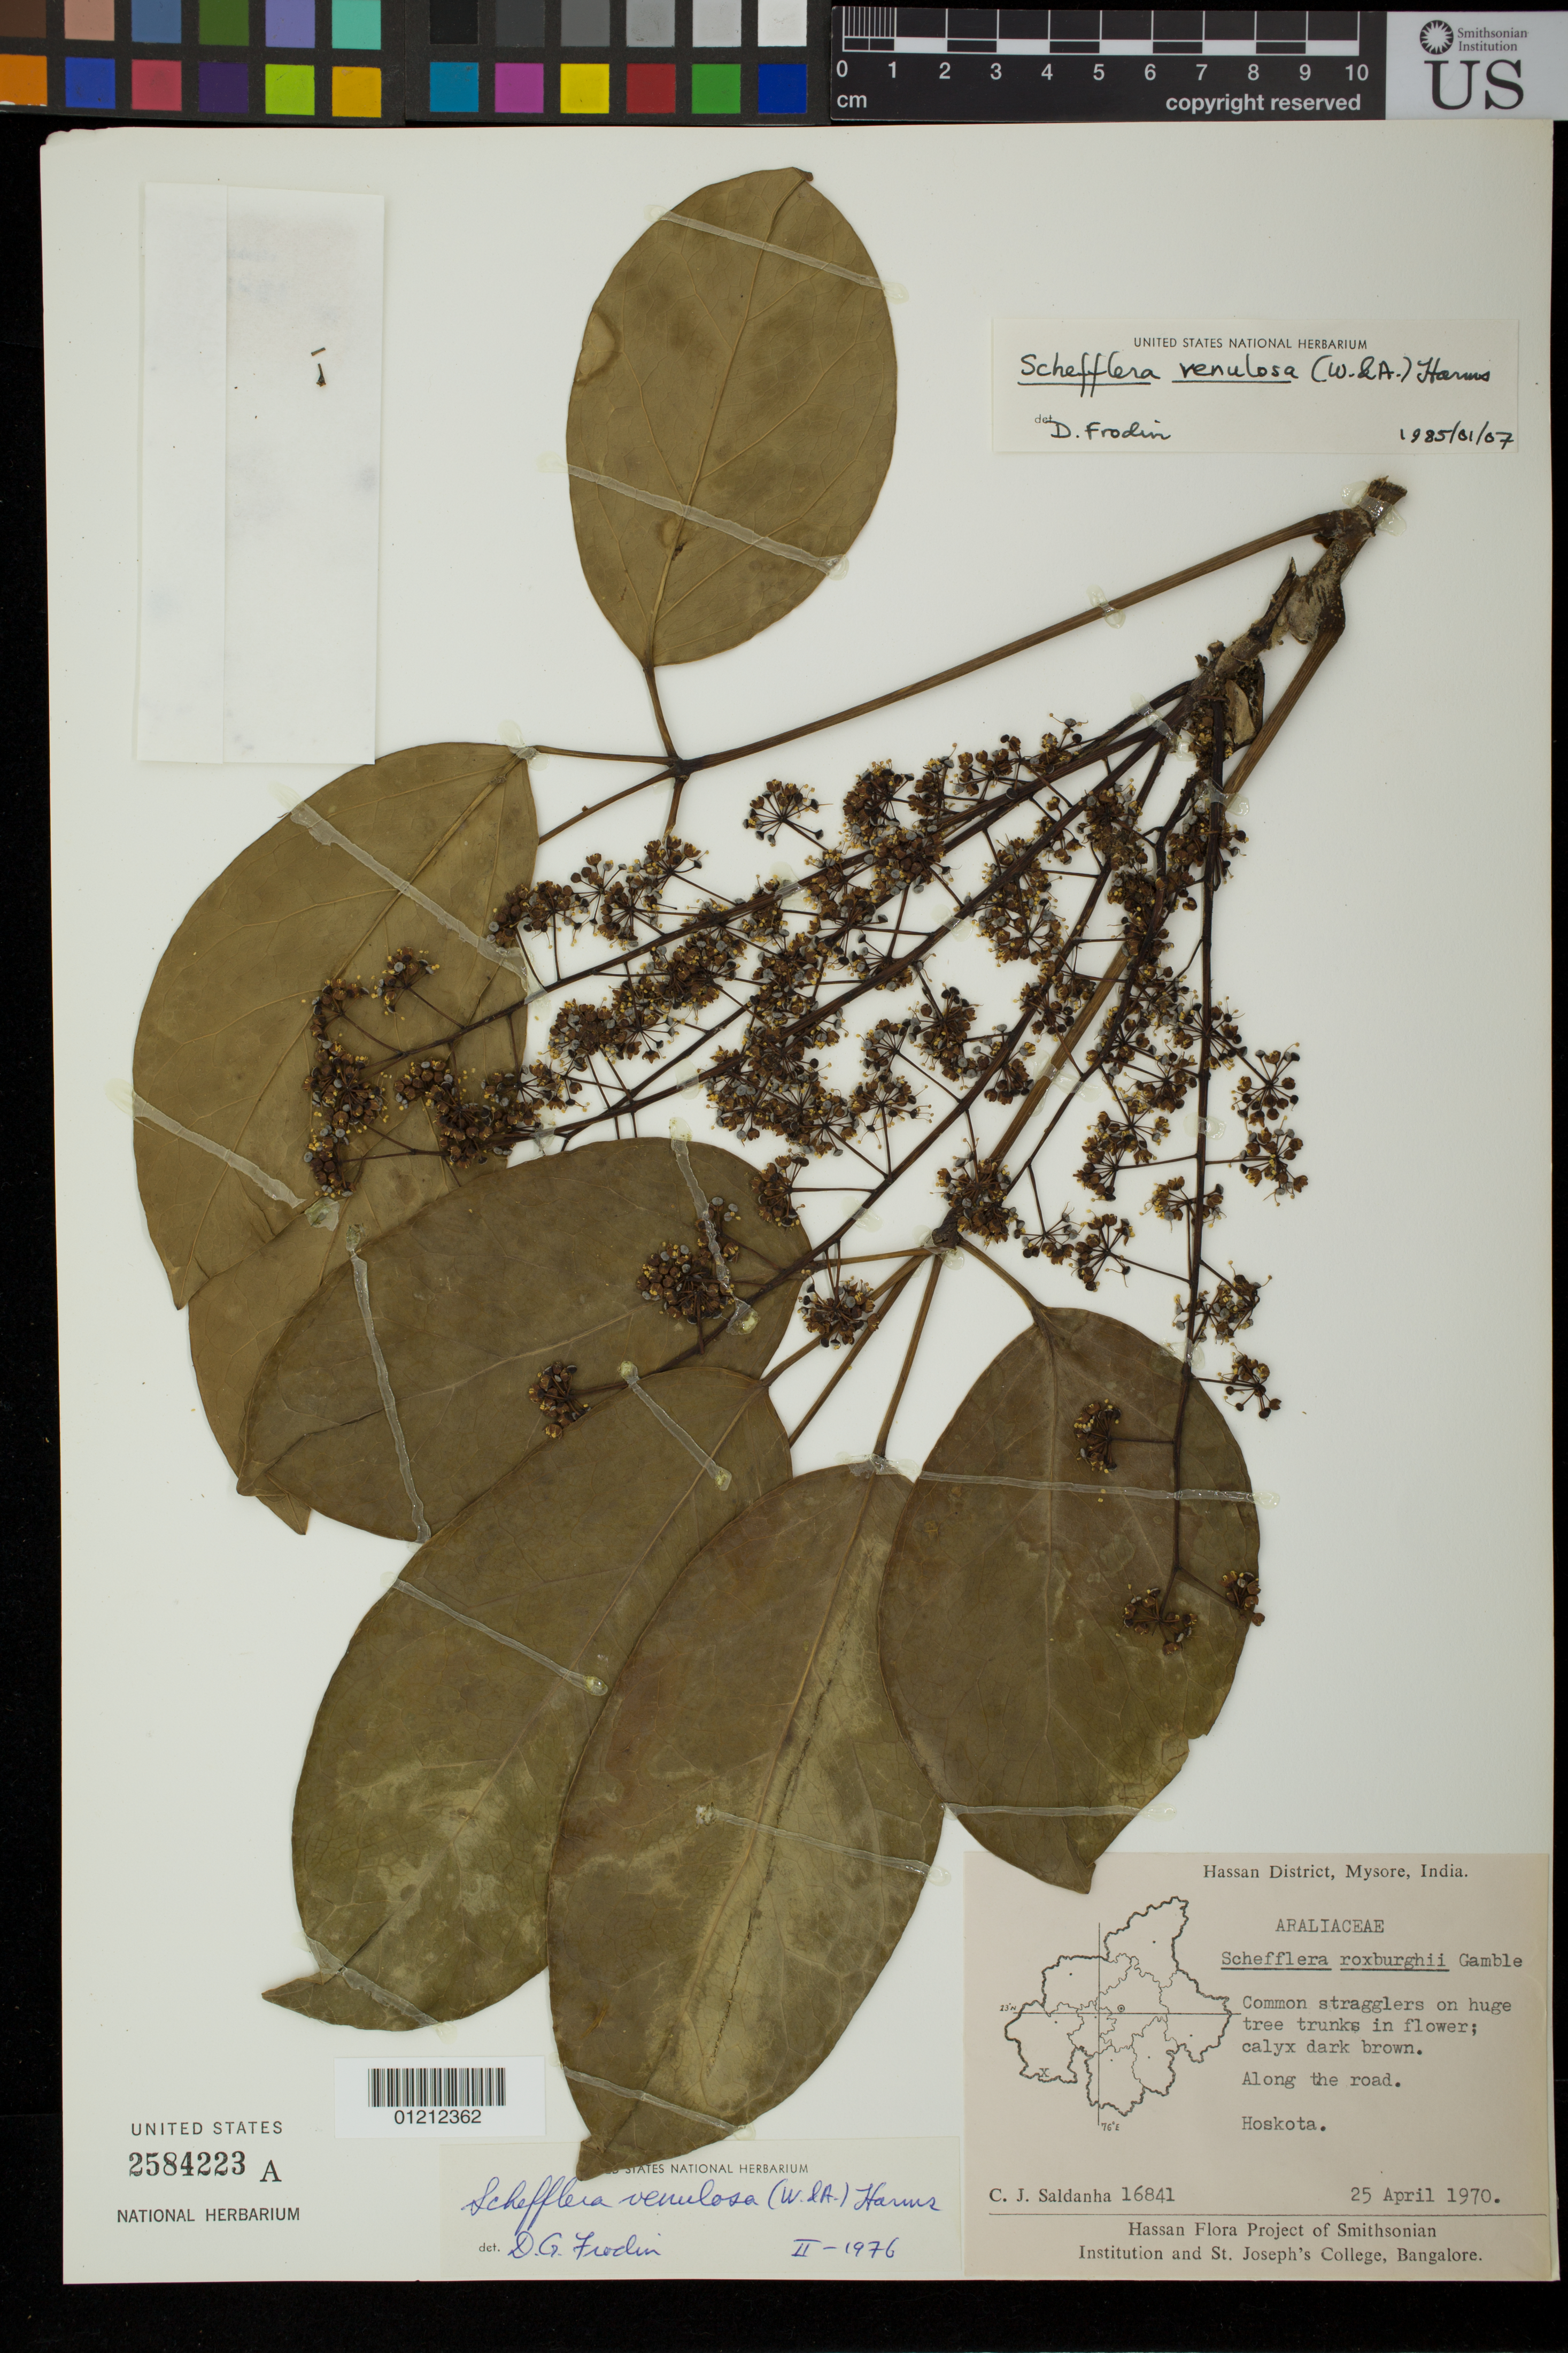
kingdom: Plantae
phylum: Tracheophyta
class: Magnoliopsida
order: Apiales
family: Araliaceae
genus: Schefflera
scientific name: Schefflera venulosa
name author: (Wight & Arn.) Harms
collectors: C. J. Saldanha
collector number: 16841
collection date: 1970-04-25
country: India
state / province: Karnataka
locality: Hassan District, Mysore. Hoskota. Along the road.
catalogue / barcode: US 2584223A